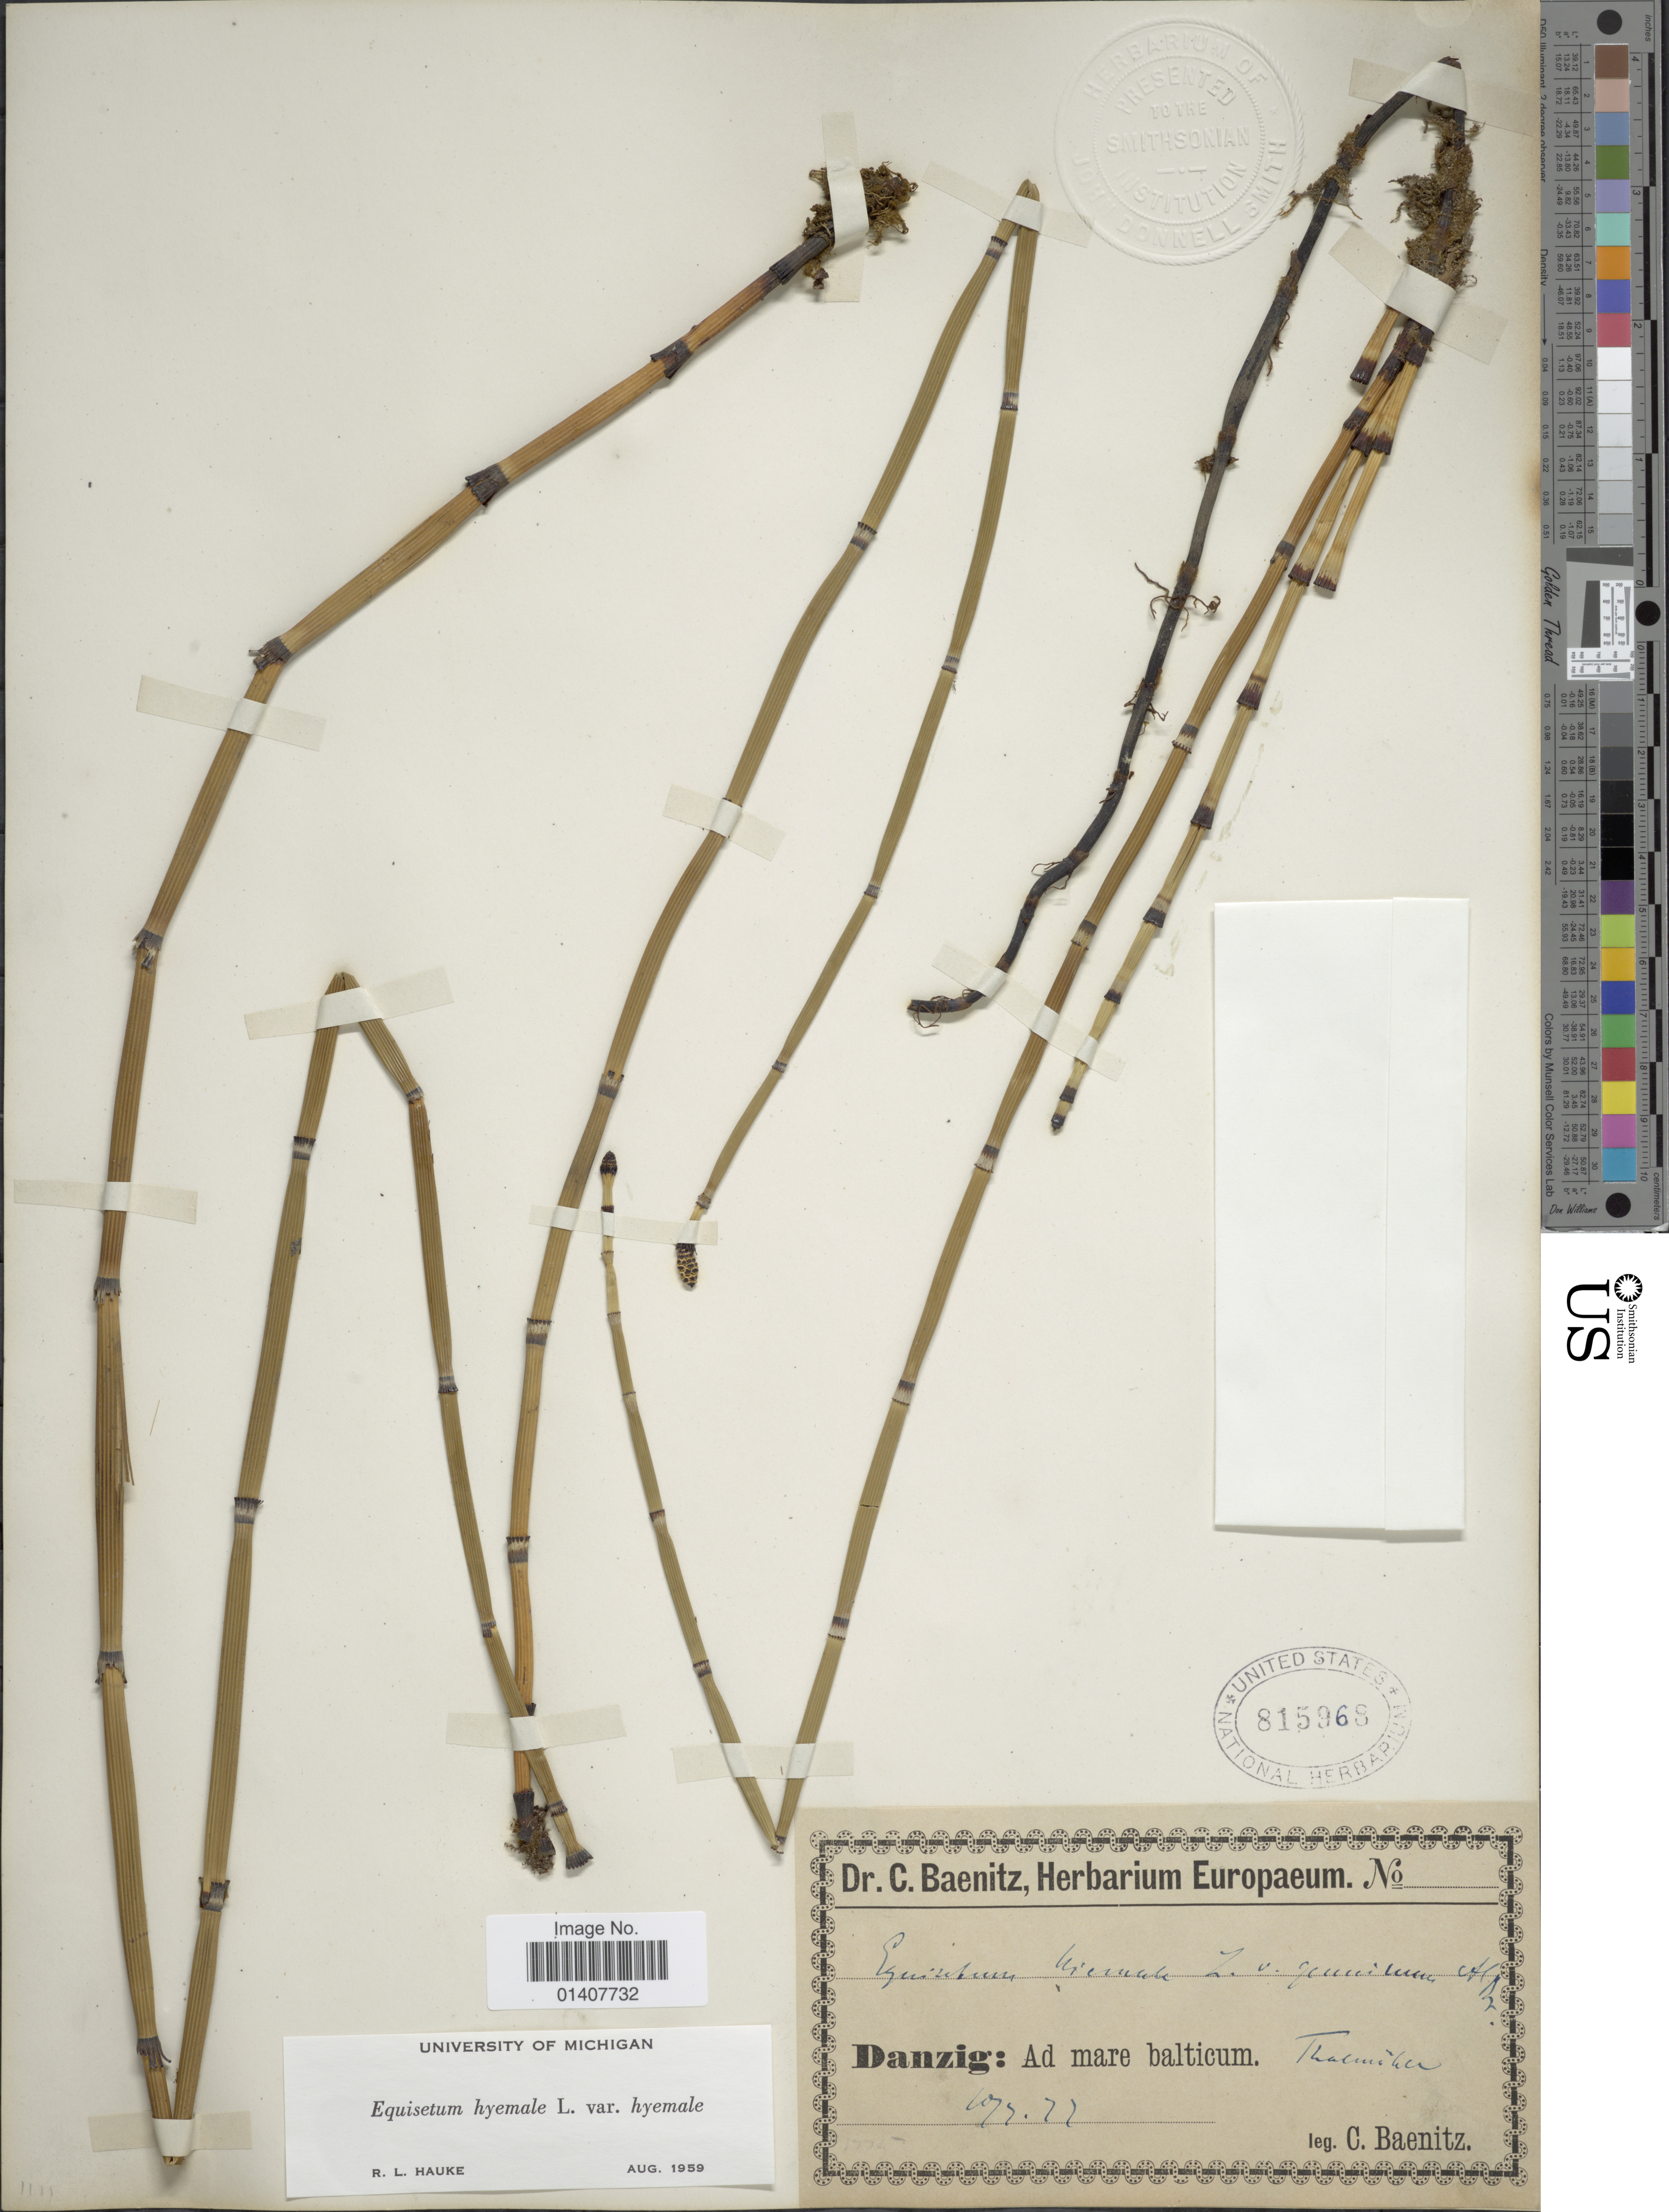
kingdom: Plantae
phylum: Tracheophyta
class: Polypodiopsida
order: Equisetales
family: Equisetaceae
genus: Equisetum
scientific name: Equisetum hyemale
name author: L.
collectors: C. G. Baenitz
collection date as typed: Transcribed d/m/y: 10/7/77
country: Poland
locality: Danzig: ad mare balticum, [illegible text]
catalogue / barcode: US 815968